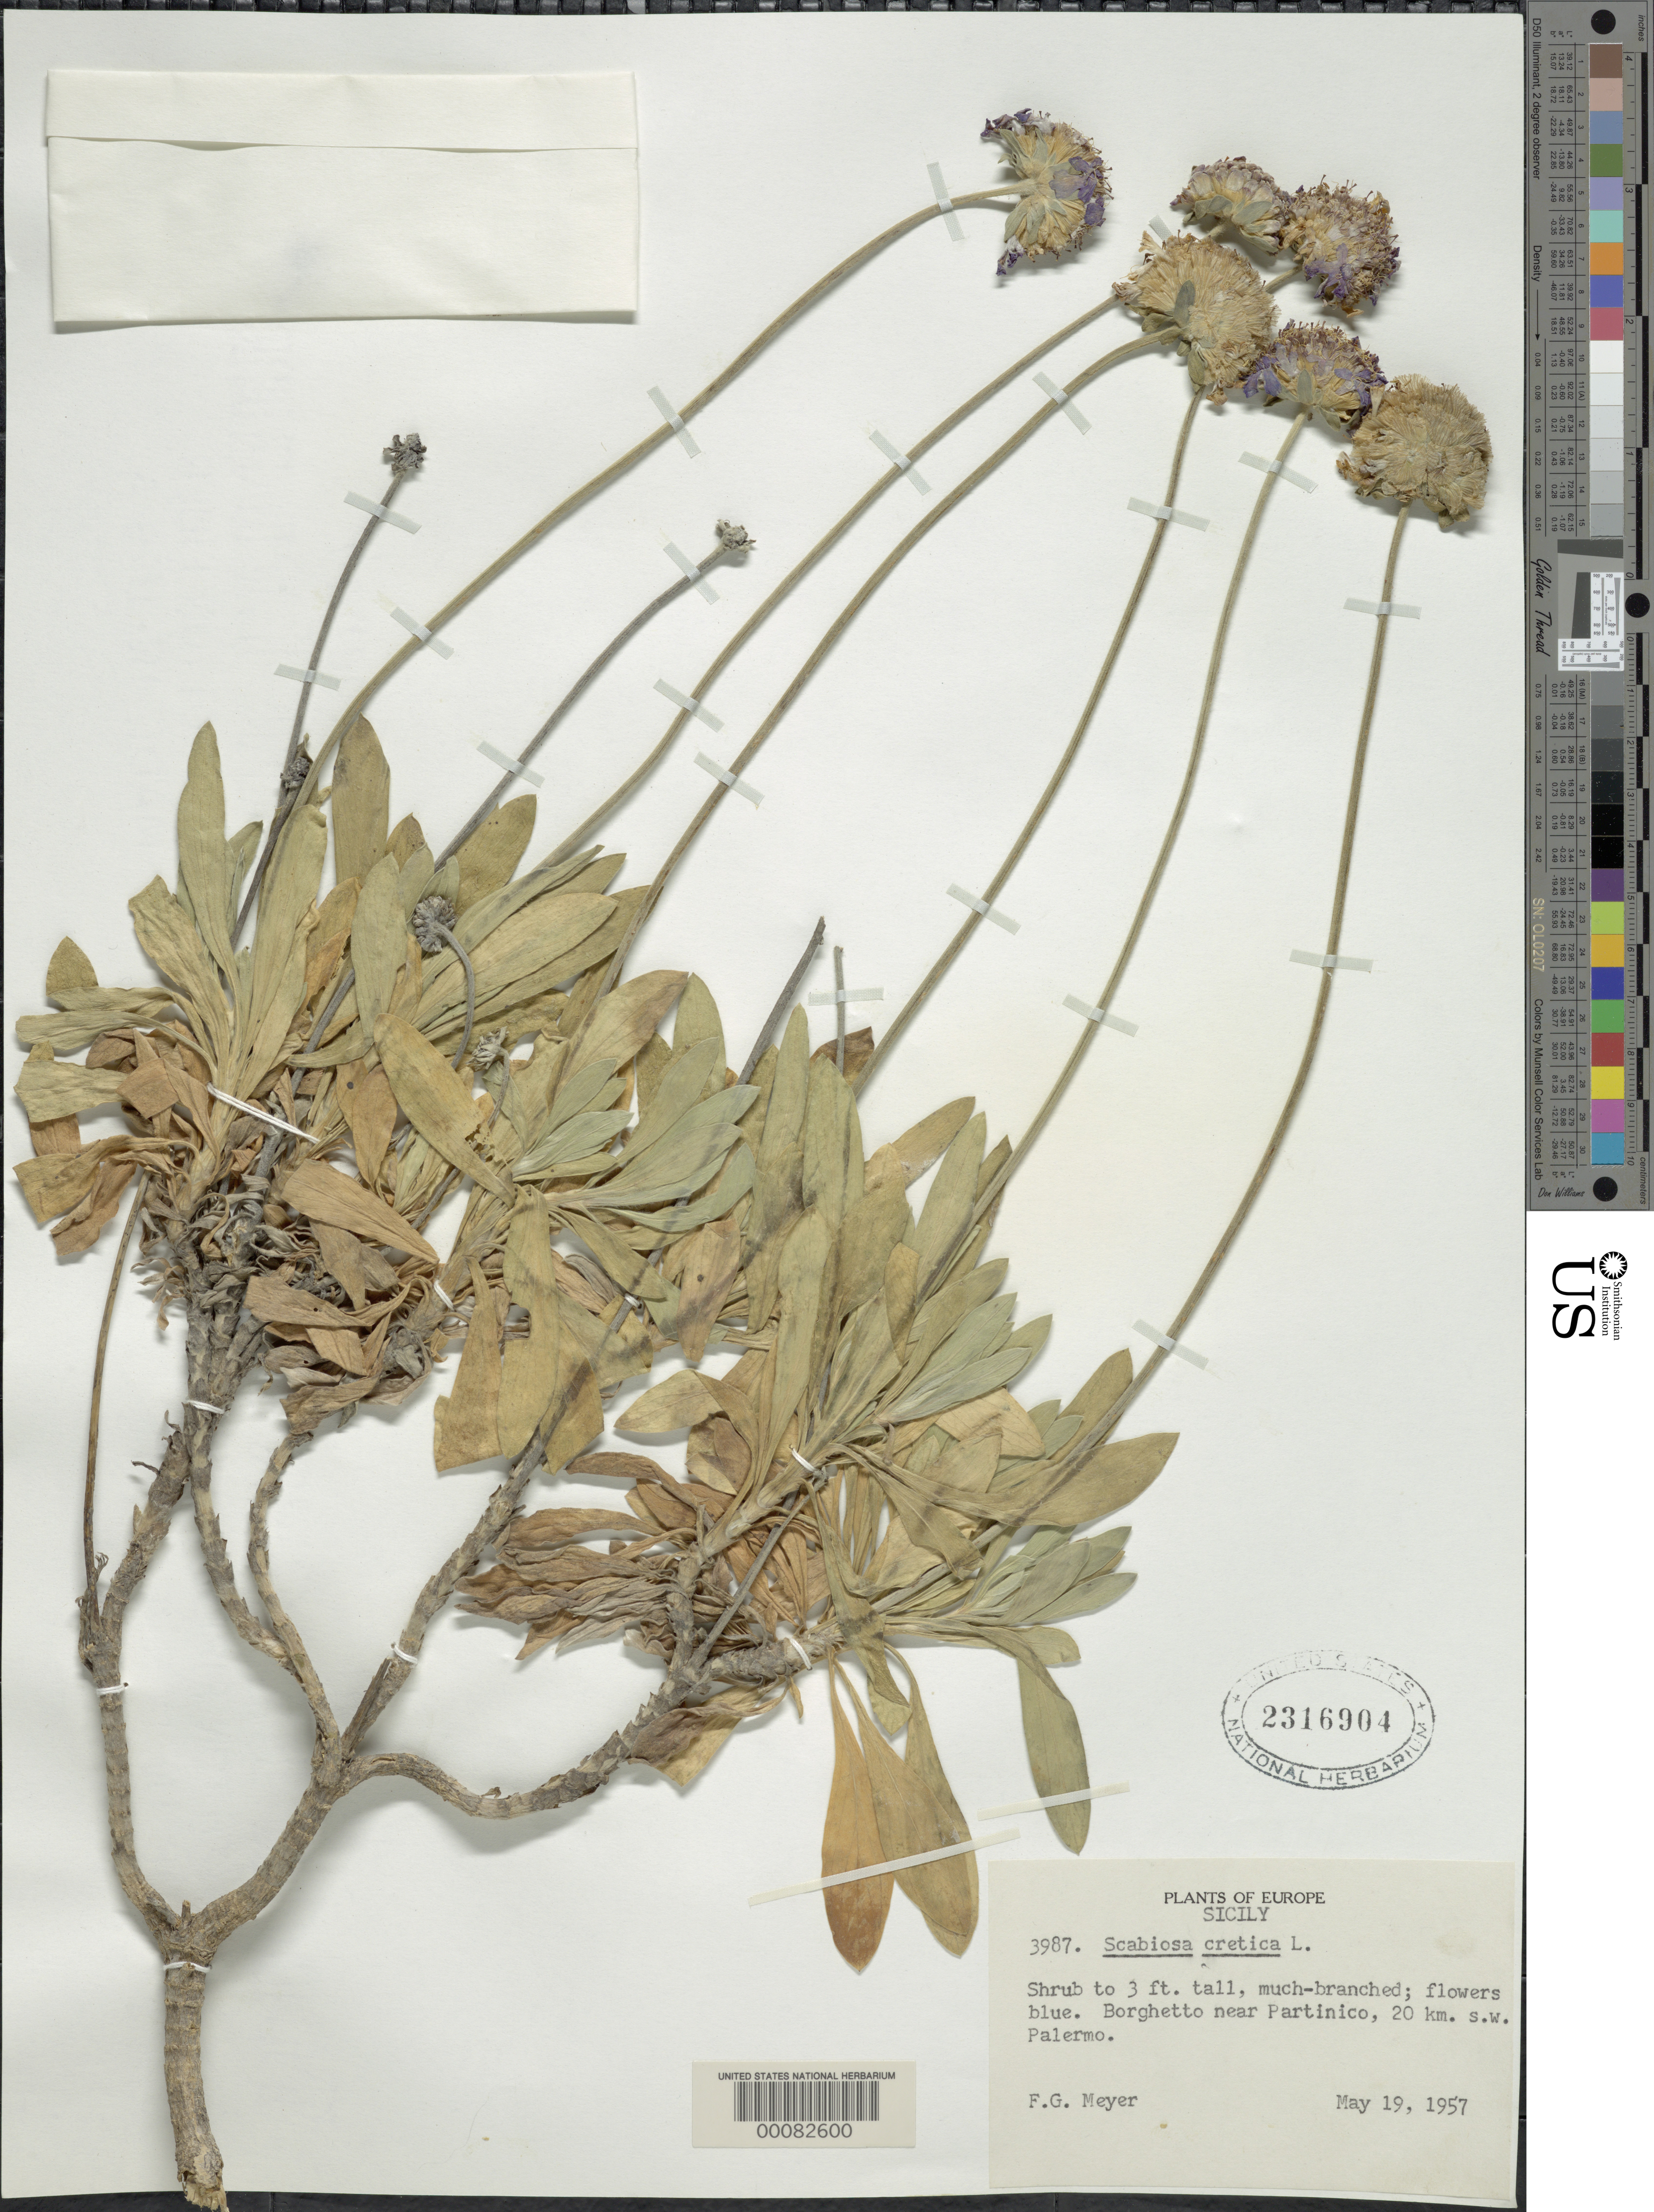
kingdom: Plantae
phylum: Tracheophyta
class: Magnoliopsida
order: Dipsacales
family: Caprifoliaceae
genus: Scabiosa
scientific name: Scabiosa cretica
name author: L.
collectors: F. G. Meyer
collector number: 3987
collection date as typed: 19 May 1957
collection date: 1957-05-19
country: Italy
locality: Sicily, Borghetto near Partinico, SW of Palermo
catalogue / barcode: US 2316904